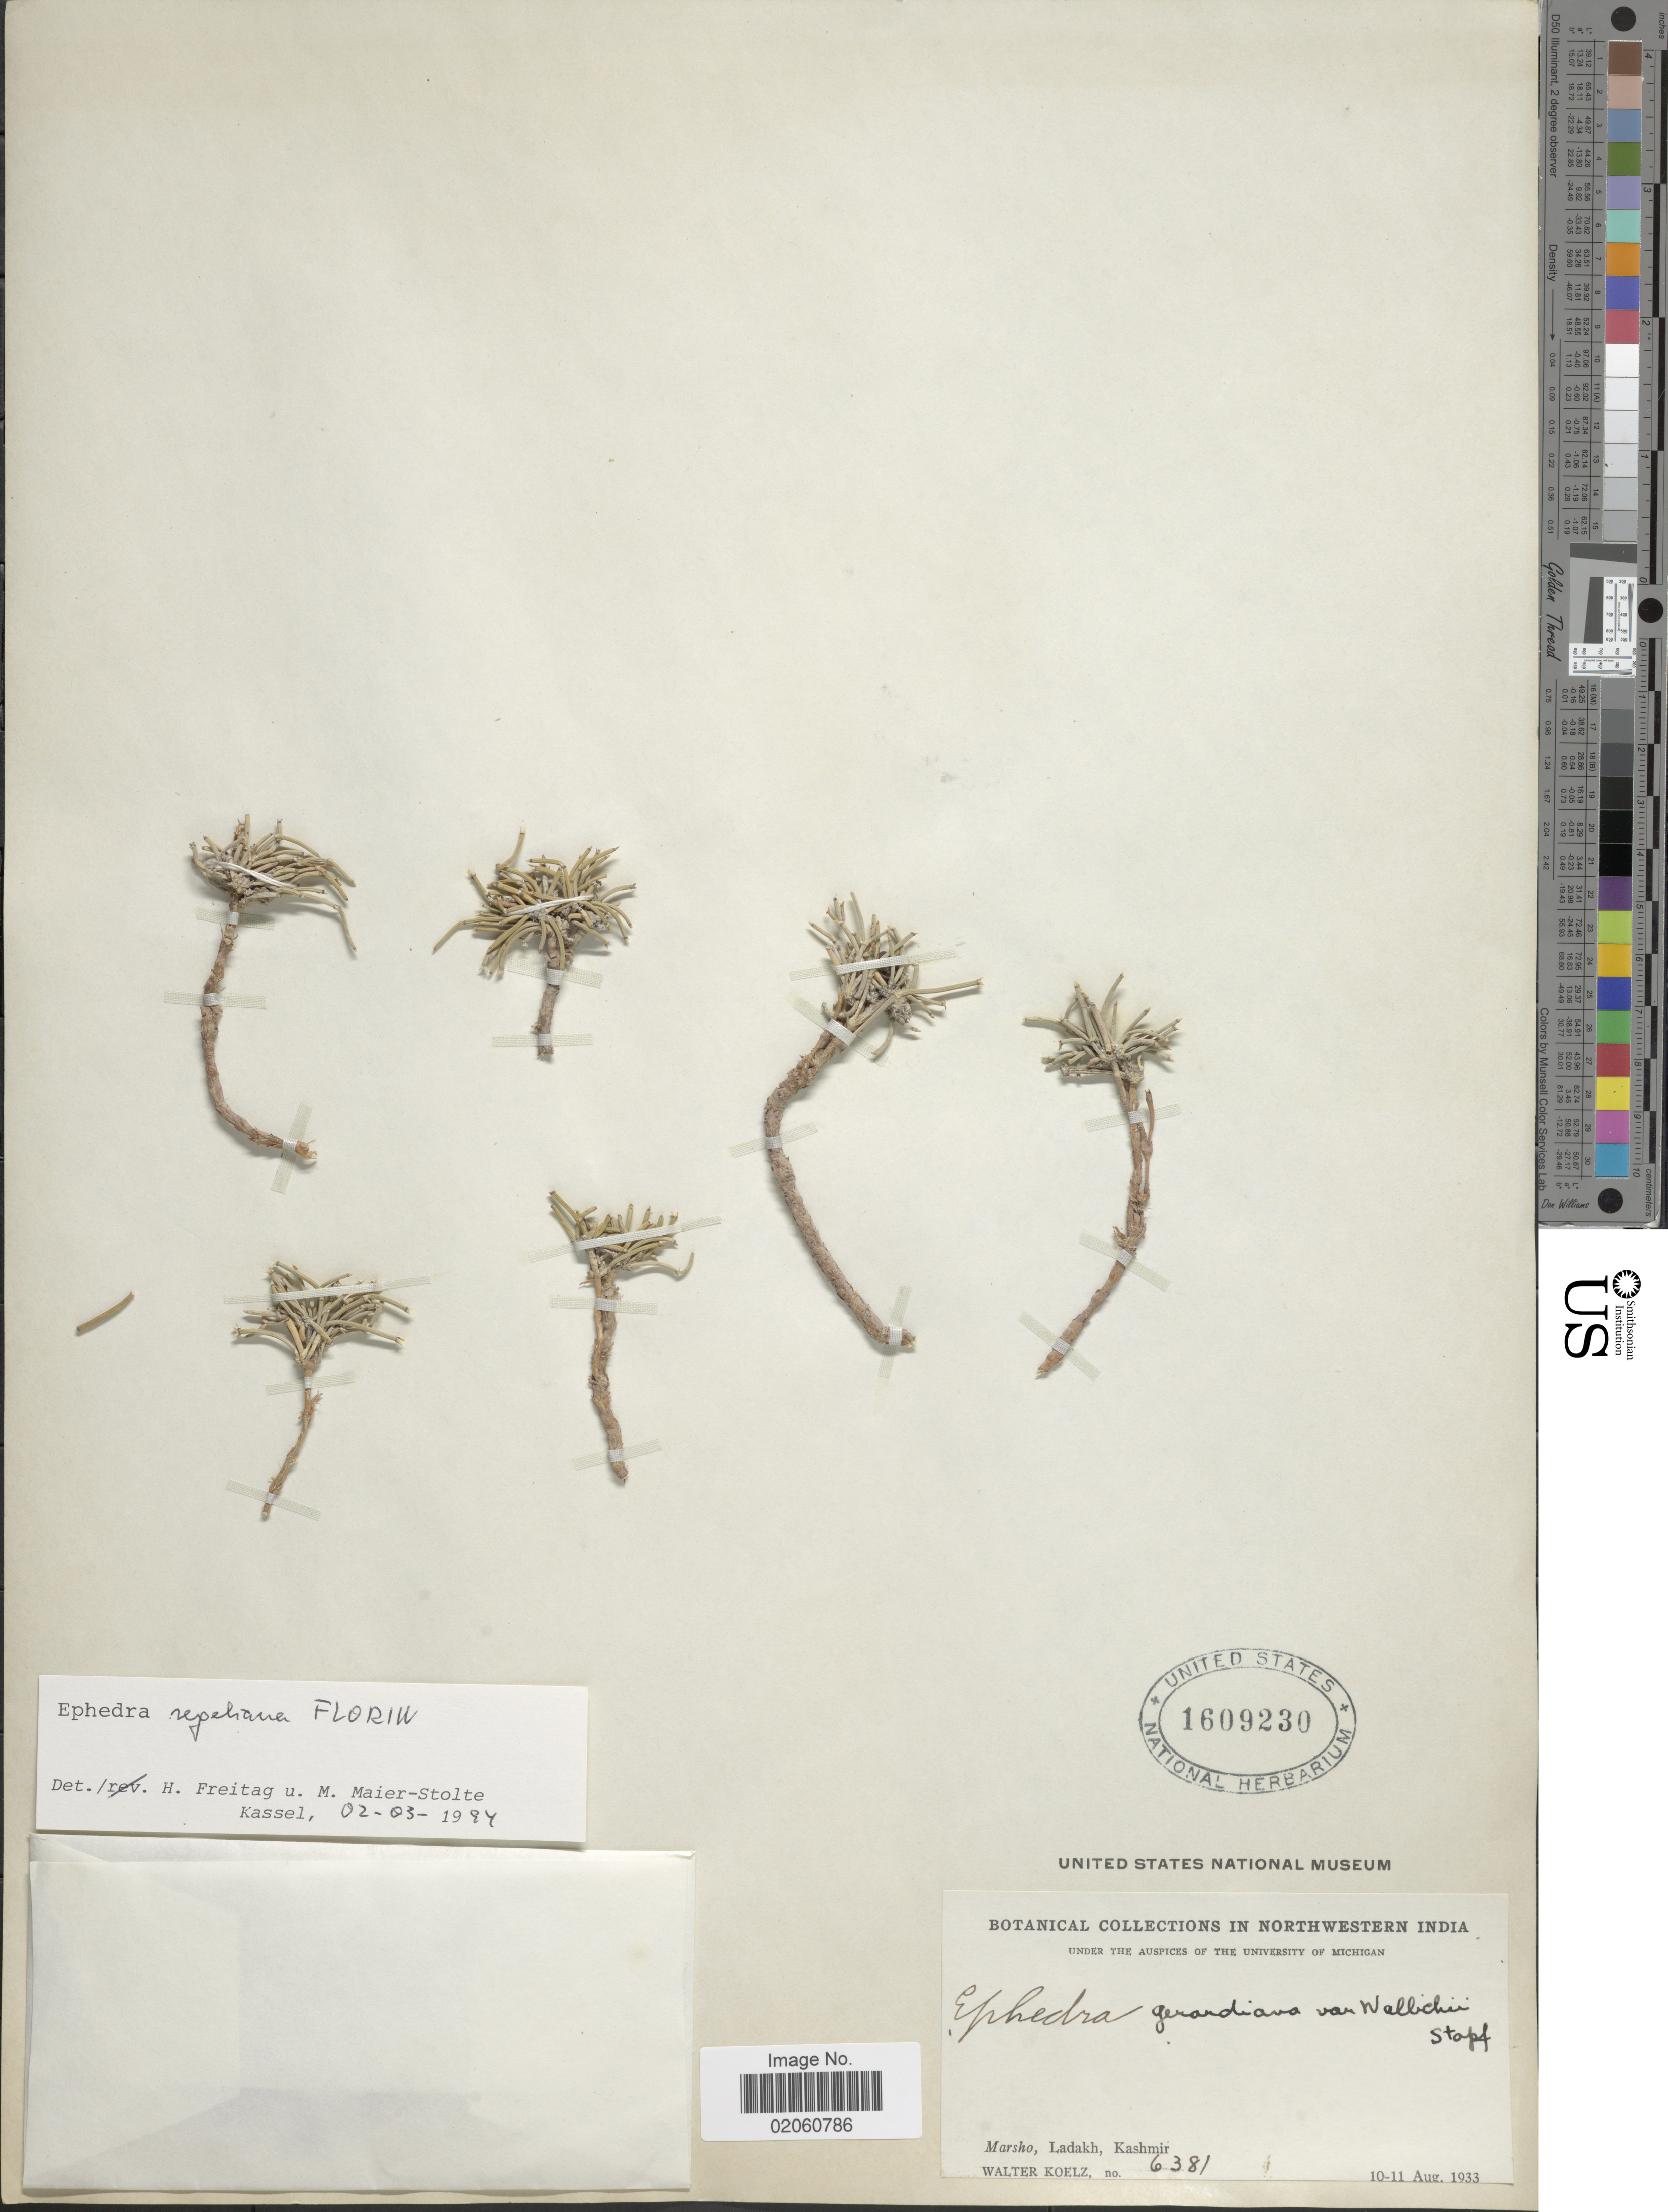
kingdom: Plantae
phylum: Tracheophyta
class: Gnetopsida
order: Ephedrales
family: Ephedraceae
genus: Ephedra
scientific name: Ephedra regeliana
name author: Florin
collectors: W. N. Koelz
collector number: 6381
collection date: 1933-08-10/1933-08-11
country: India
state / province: Jammu and Kashmir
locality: In Northwestern India, Marsho, Ladakh, Kashmir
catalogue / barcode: US 1609230